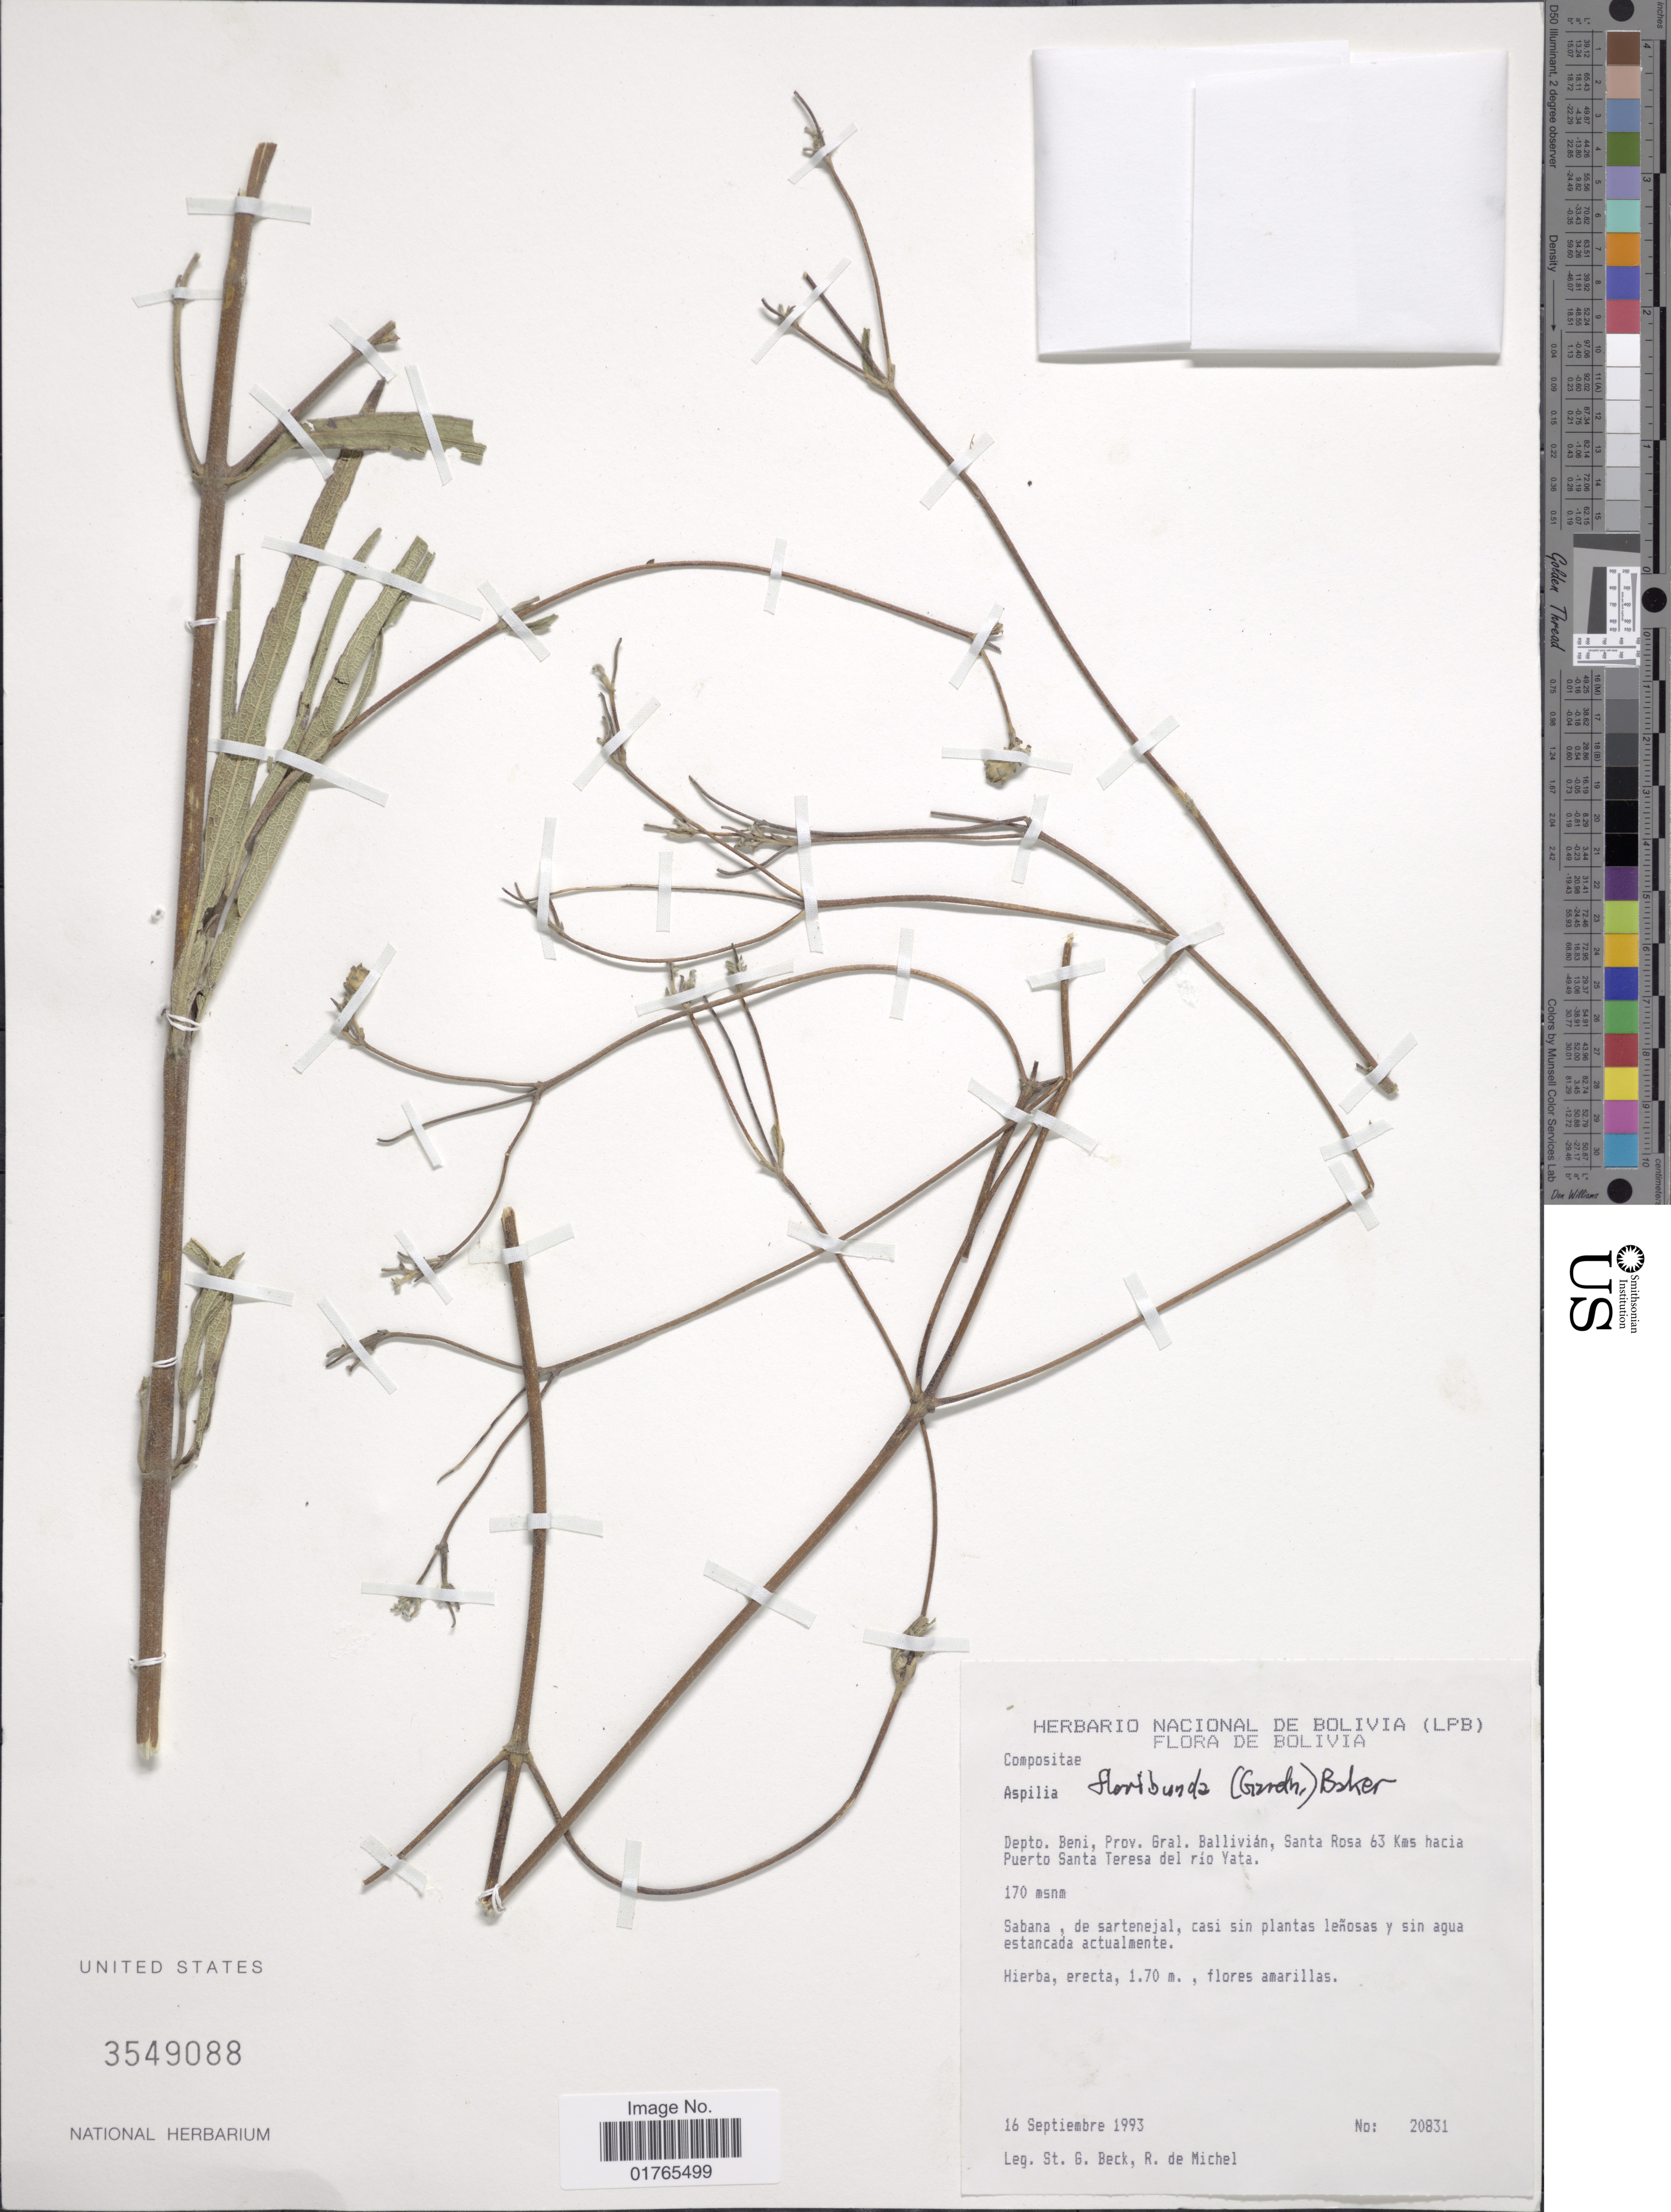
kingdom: Plantae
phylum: Tracheophyta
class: Magnoliopsida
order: Asterales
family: Asteraceae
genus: Aspilia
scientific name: Aspilia floribunda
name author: (Gardner) Baker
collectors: S. G. Beck & R. d. Michel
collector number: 20831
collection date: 1993-09-16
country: Bolivia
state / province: Beni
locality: Prov. Gral. Ballivián, Santa Rosa 63 kms hacia Puerto Santa Teresa del río Yata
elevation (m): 170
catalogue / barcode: US 3549088